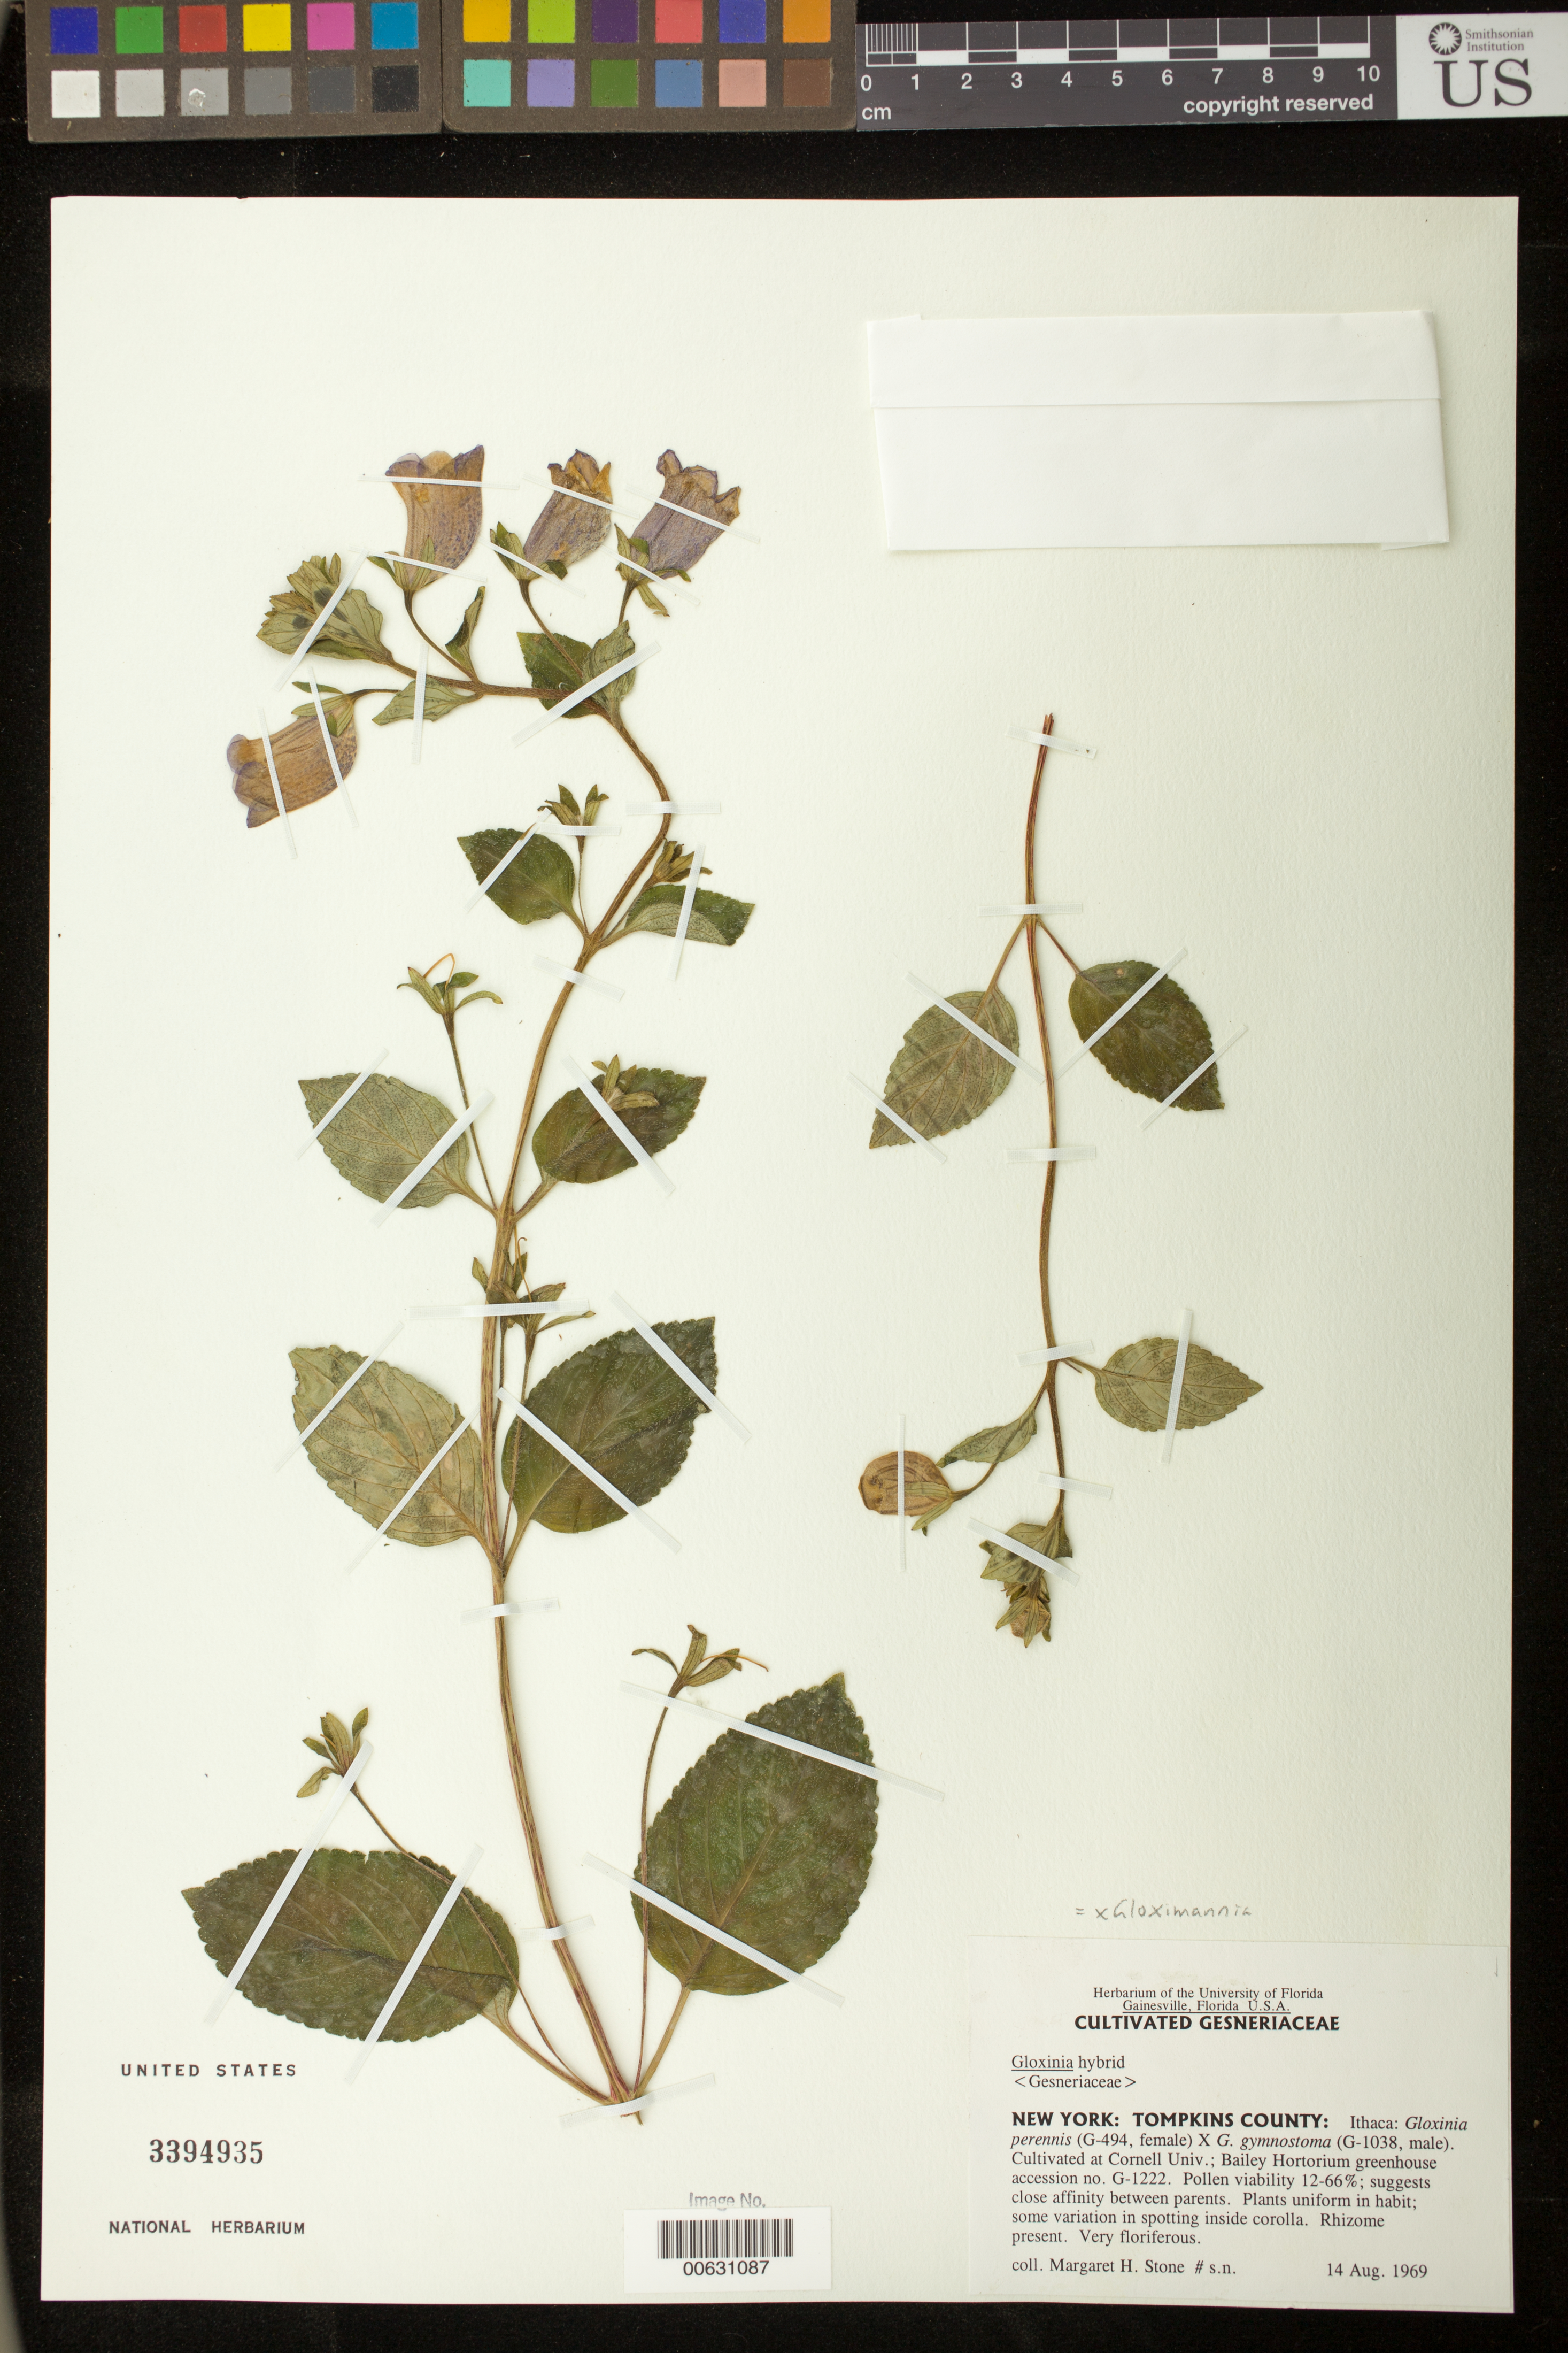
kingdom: Plantae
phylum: Tracheophyta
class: Magnoliopsida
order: Lamiales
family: Gesneriaceae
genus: Gloxinia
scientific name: Gloxinia hybrid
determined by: Skog, Laurence E.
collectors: M. Stone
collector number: s.n. [G-1222]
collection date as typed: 14 Aug 1969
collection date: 1969-08-14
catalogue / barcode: US 3394935